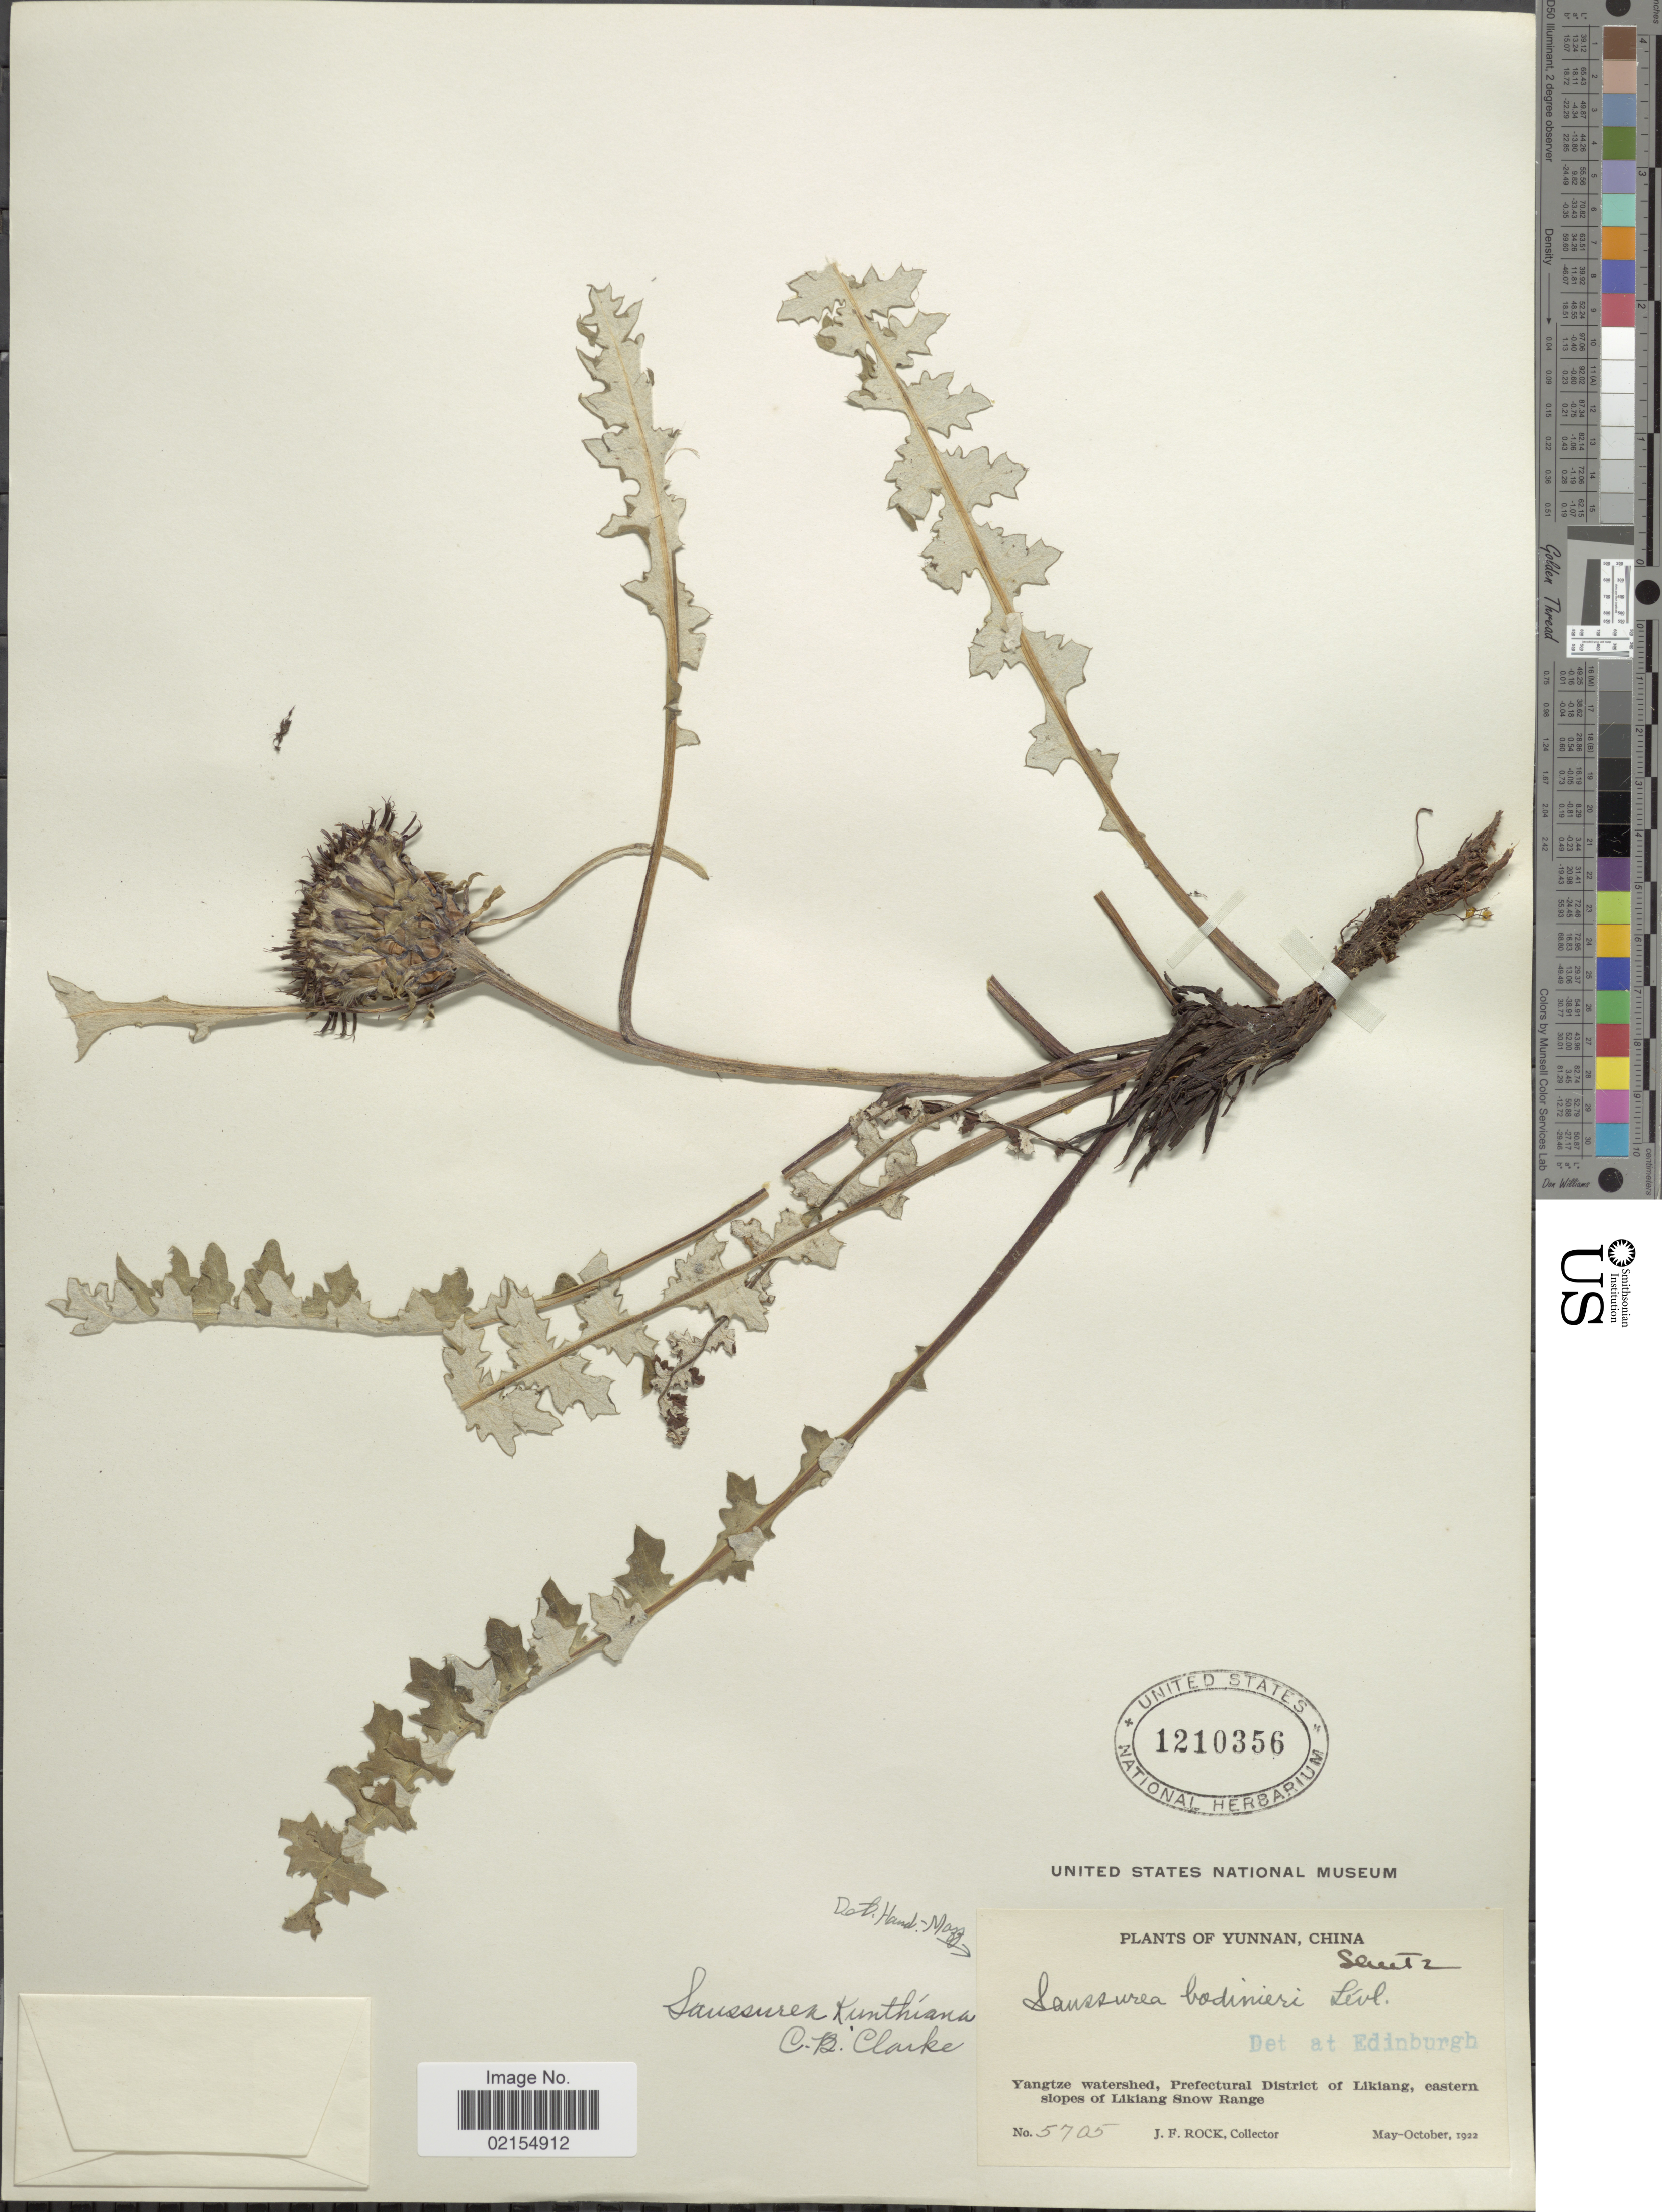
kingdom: Plantae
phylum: Tracheophyta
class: Magnoliopsida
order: Asterales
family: Asteraceae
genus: Saussurea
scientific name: Saussurea bodinieri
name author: H. Lév.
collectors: J. Rock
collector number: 5705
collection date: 1922-05/1922-10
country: China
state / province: Yunnan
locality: Yunnan, China, Yangtze watershed, Prefectural District of Likiang, eastern slopes of Likiang Snow Range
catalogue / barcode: US 1210356